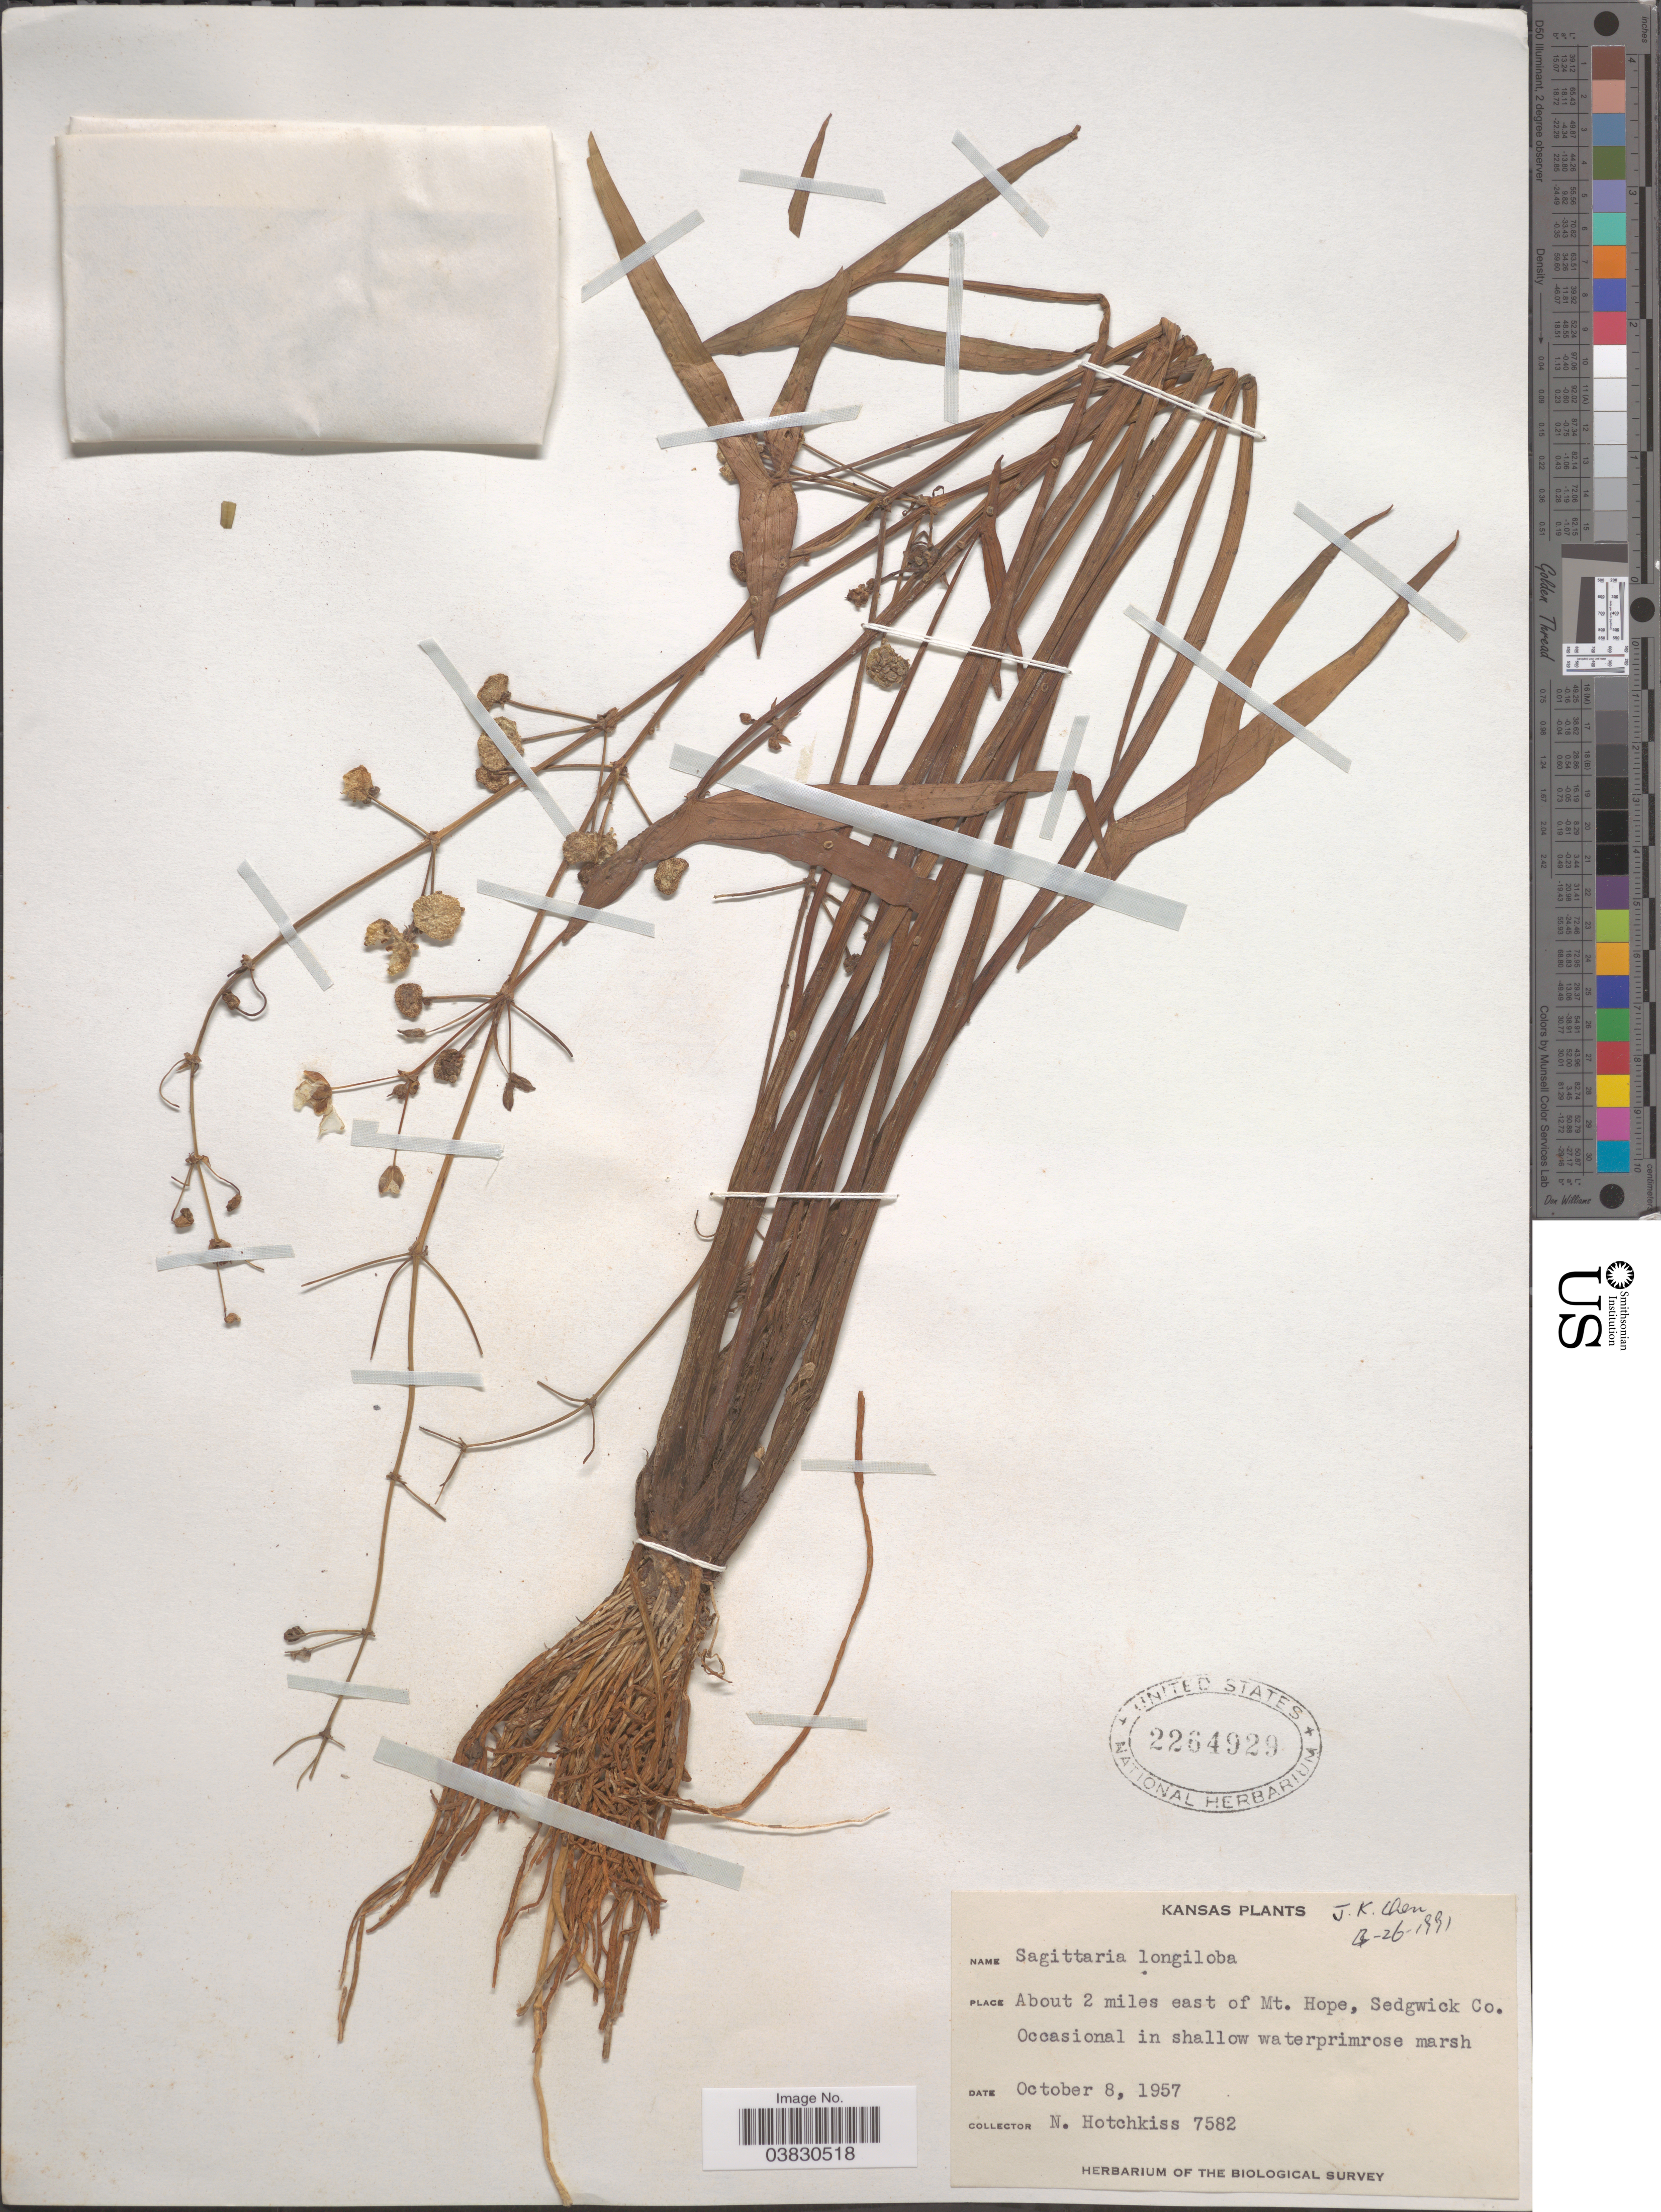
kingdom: Plantae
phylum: Tracheophyta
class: Liliopsida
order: Alismatales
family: Alismataceae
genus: Sagittaria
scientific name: Sagittaria longiloba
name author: Engelm. ex J.G. Sm.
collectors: N. Hotchkiss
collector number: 7582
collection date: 1957-10-08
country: United States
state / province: Kansas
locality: About 2 miles east of Mt. Hope, Sedgwick Co.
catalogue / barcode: US 2264929